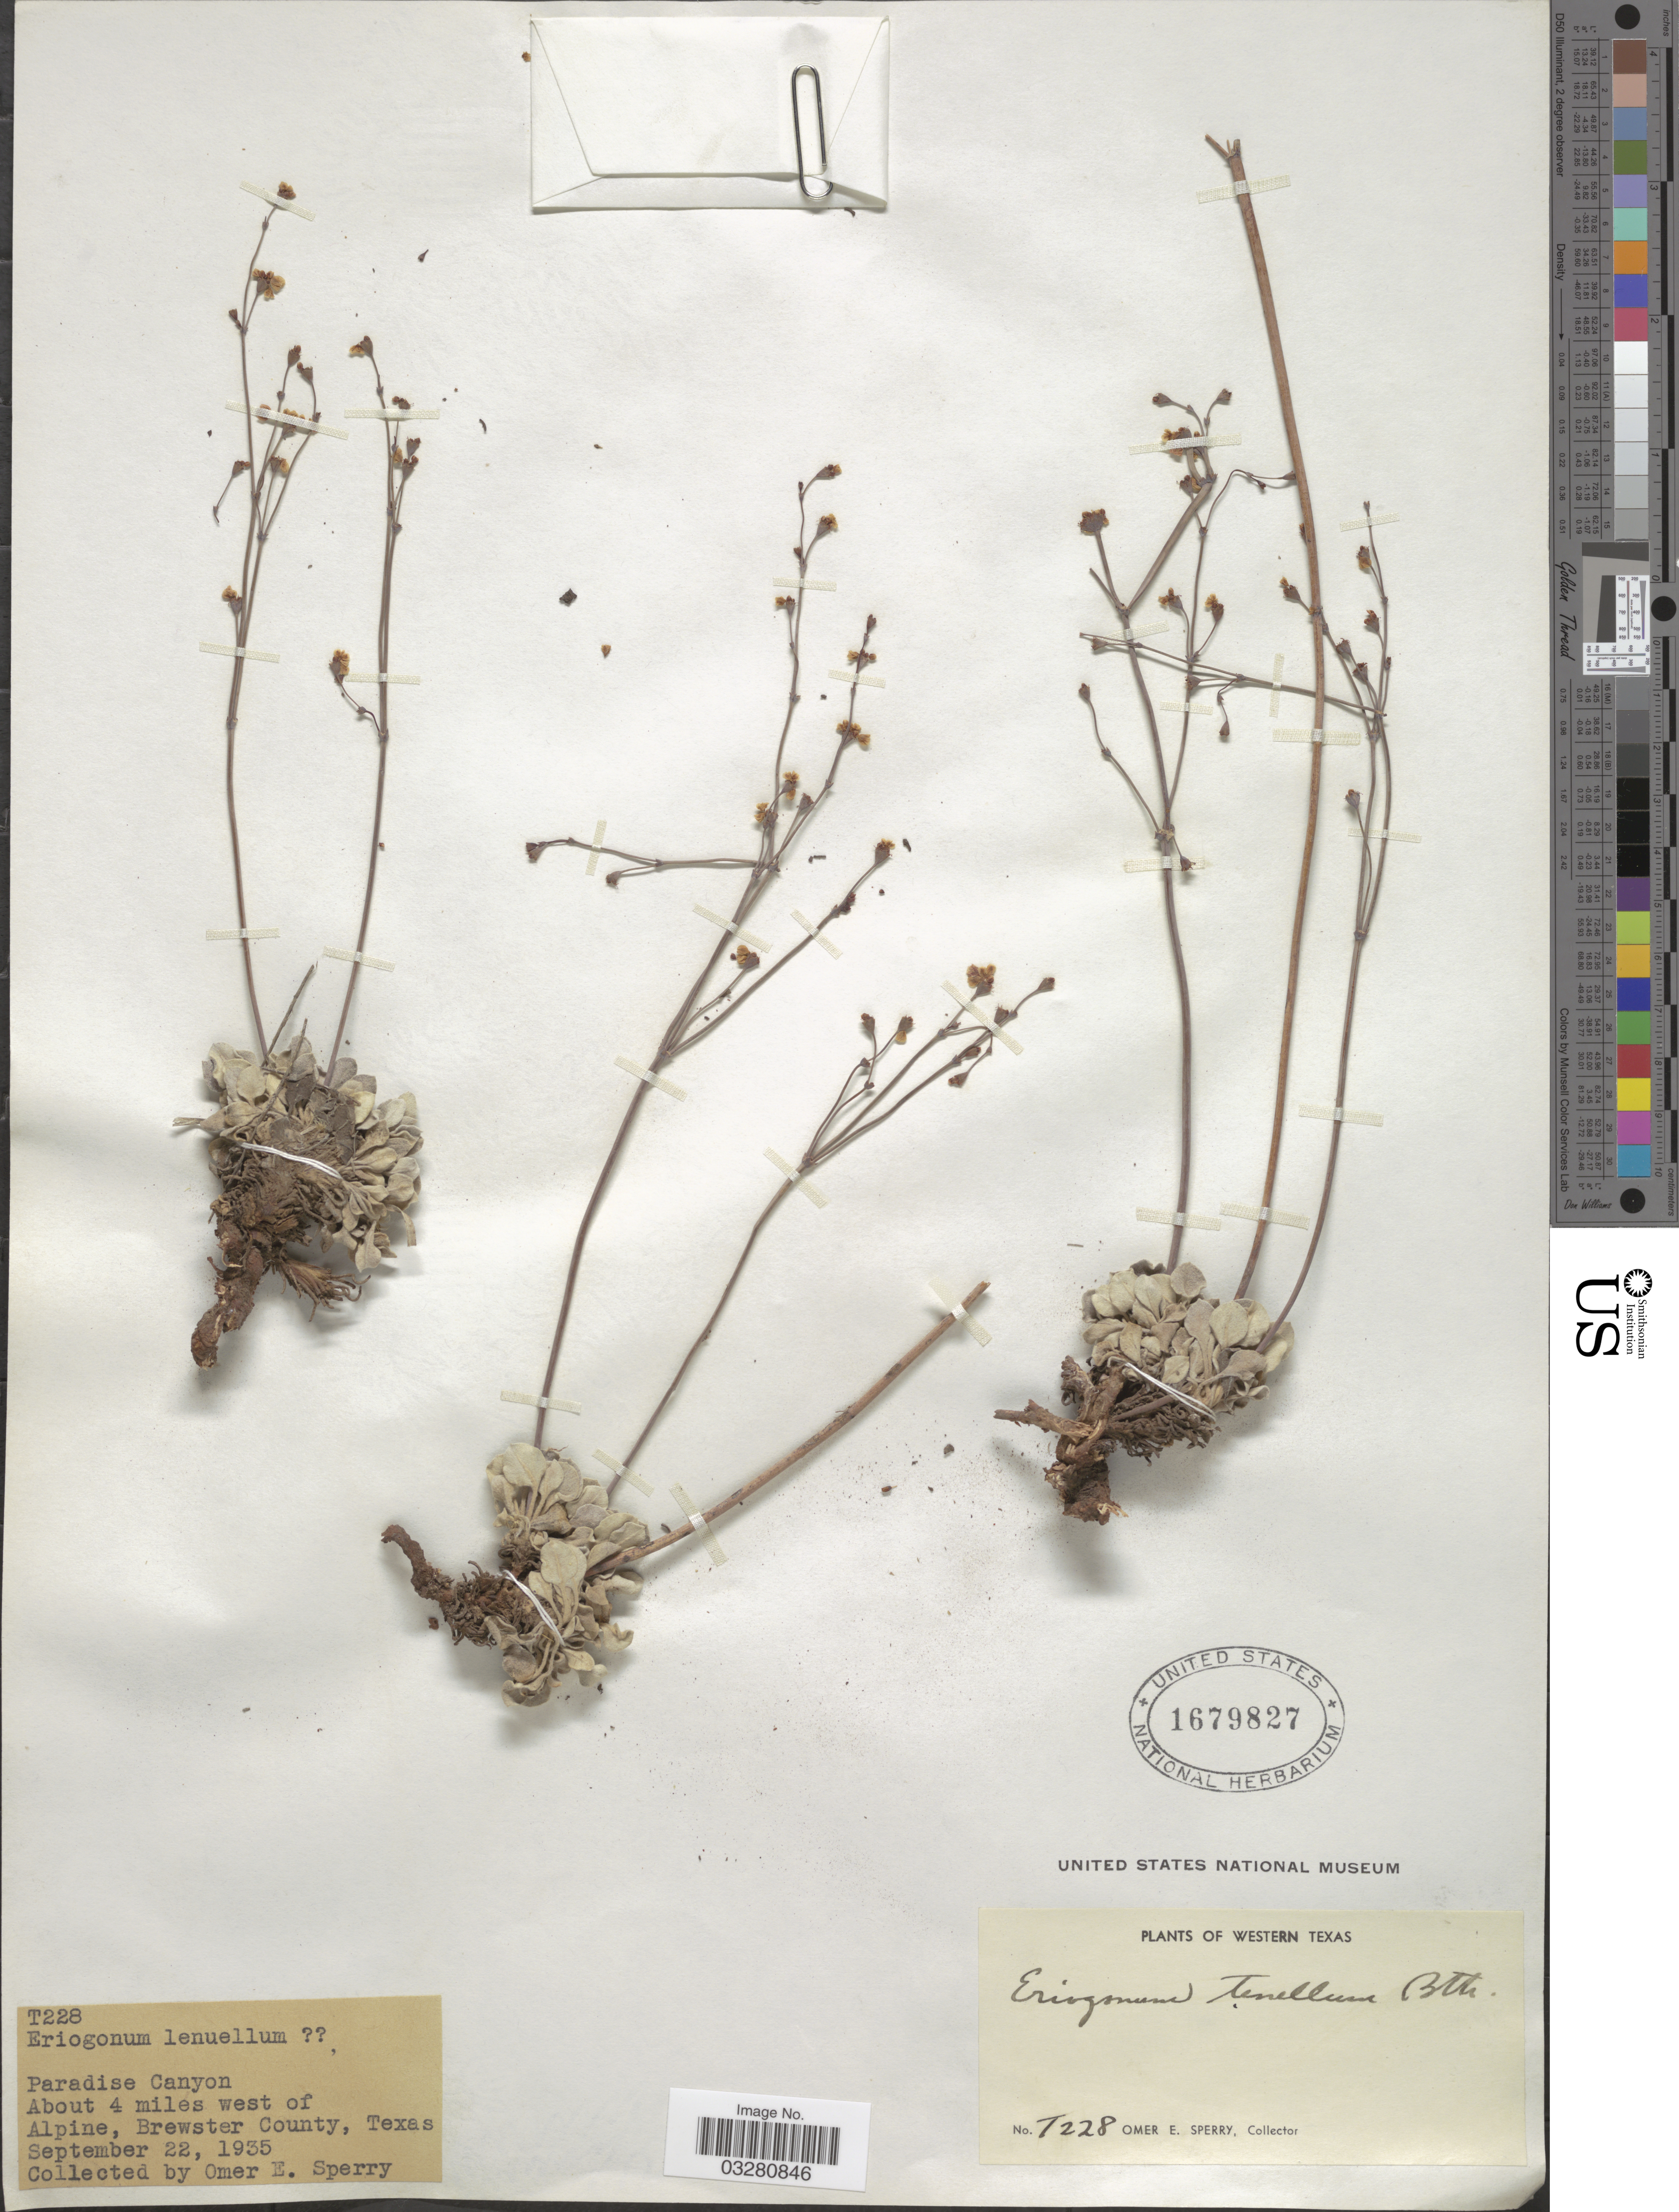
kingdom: Plantae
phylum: Tracheophyta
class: Magnoliopsida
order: Caryophyllales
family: Polygonaceae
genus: Eriogonum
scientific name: Eriogonum tenellum var. tenellum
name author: Torr.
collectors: O. E. Sperry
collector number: T228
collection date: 1935-09-22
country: United States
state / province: Texas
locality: Western Texas. Paradise Canyon. About 4 miles west of Alpine, Brewster County.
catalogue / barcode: US 1679827